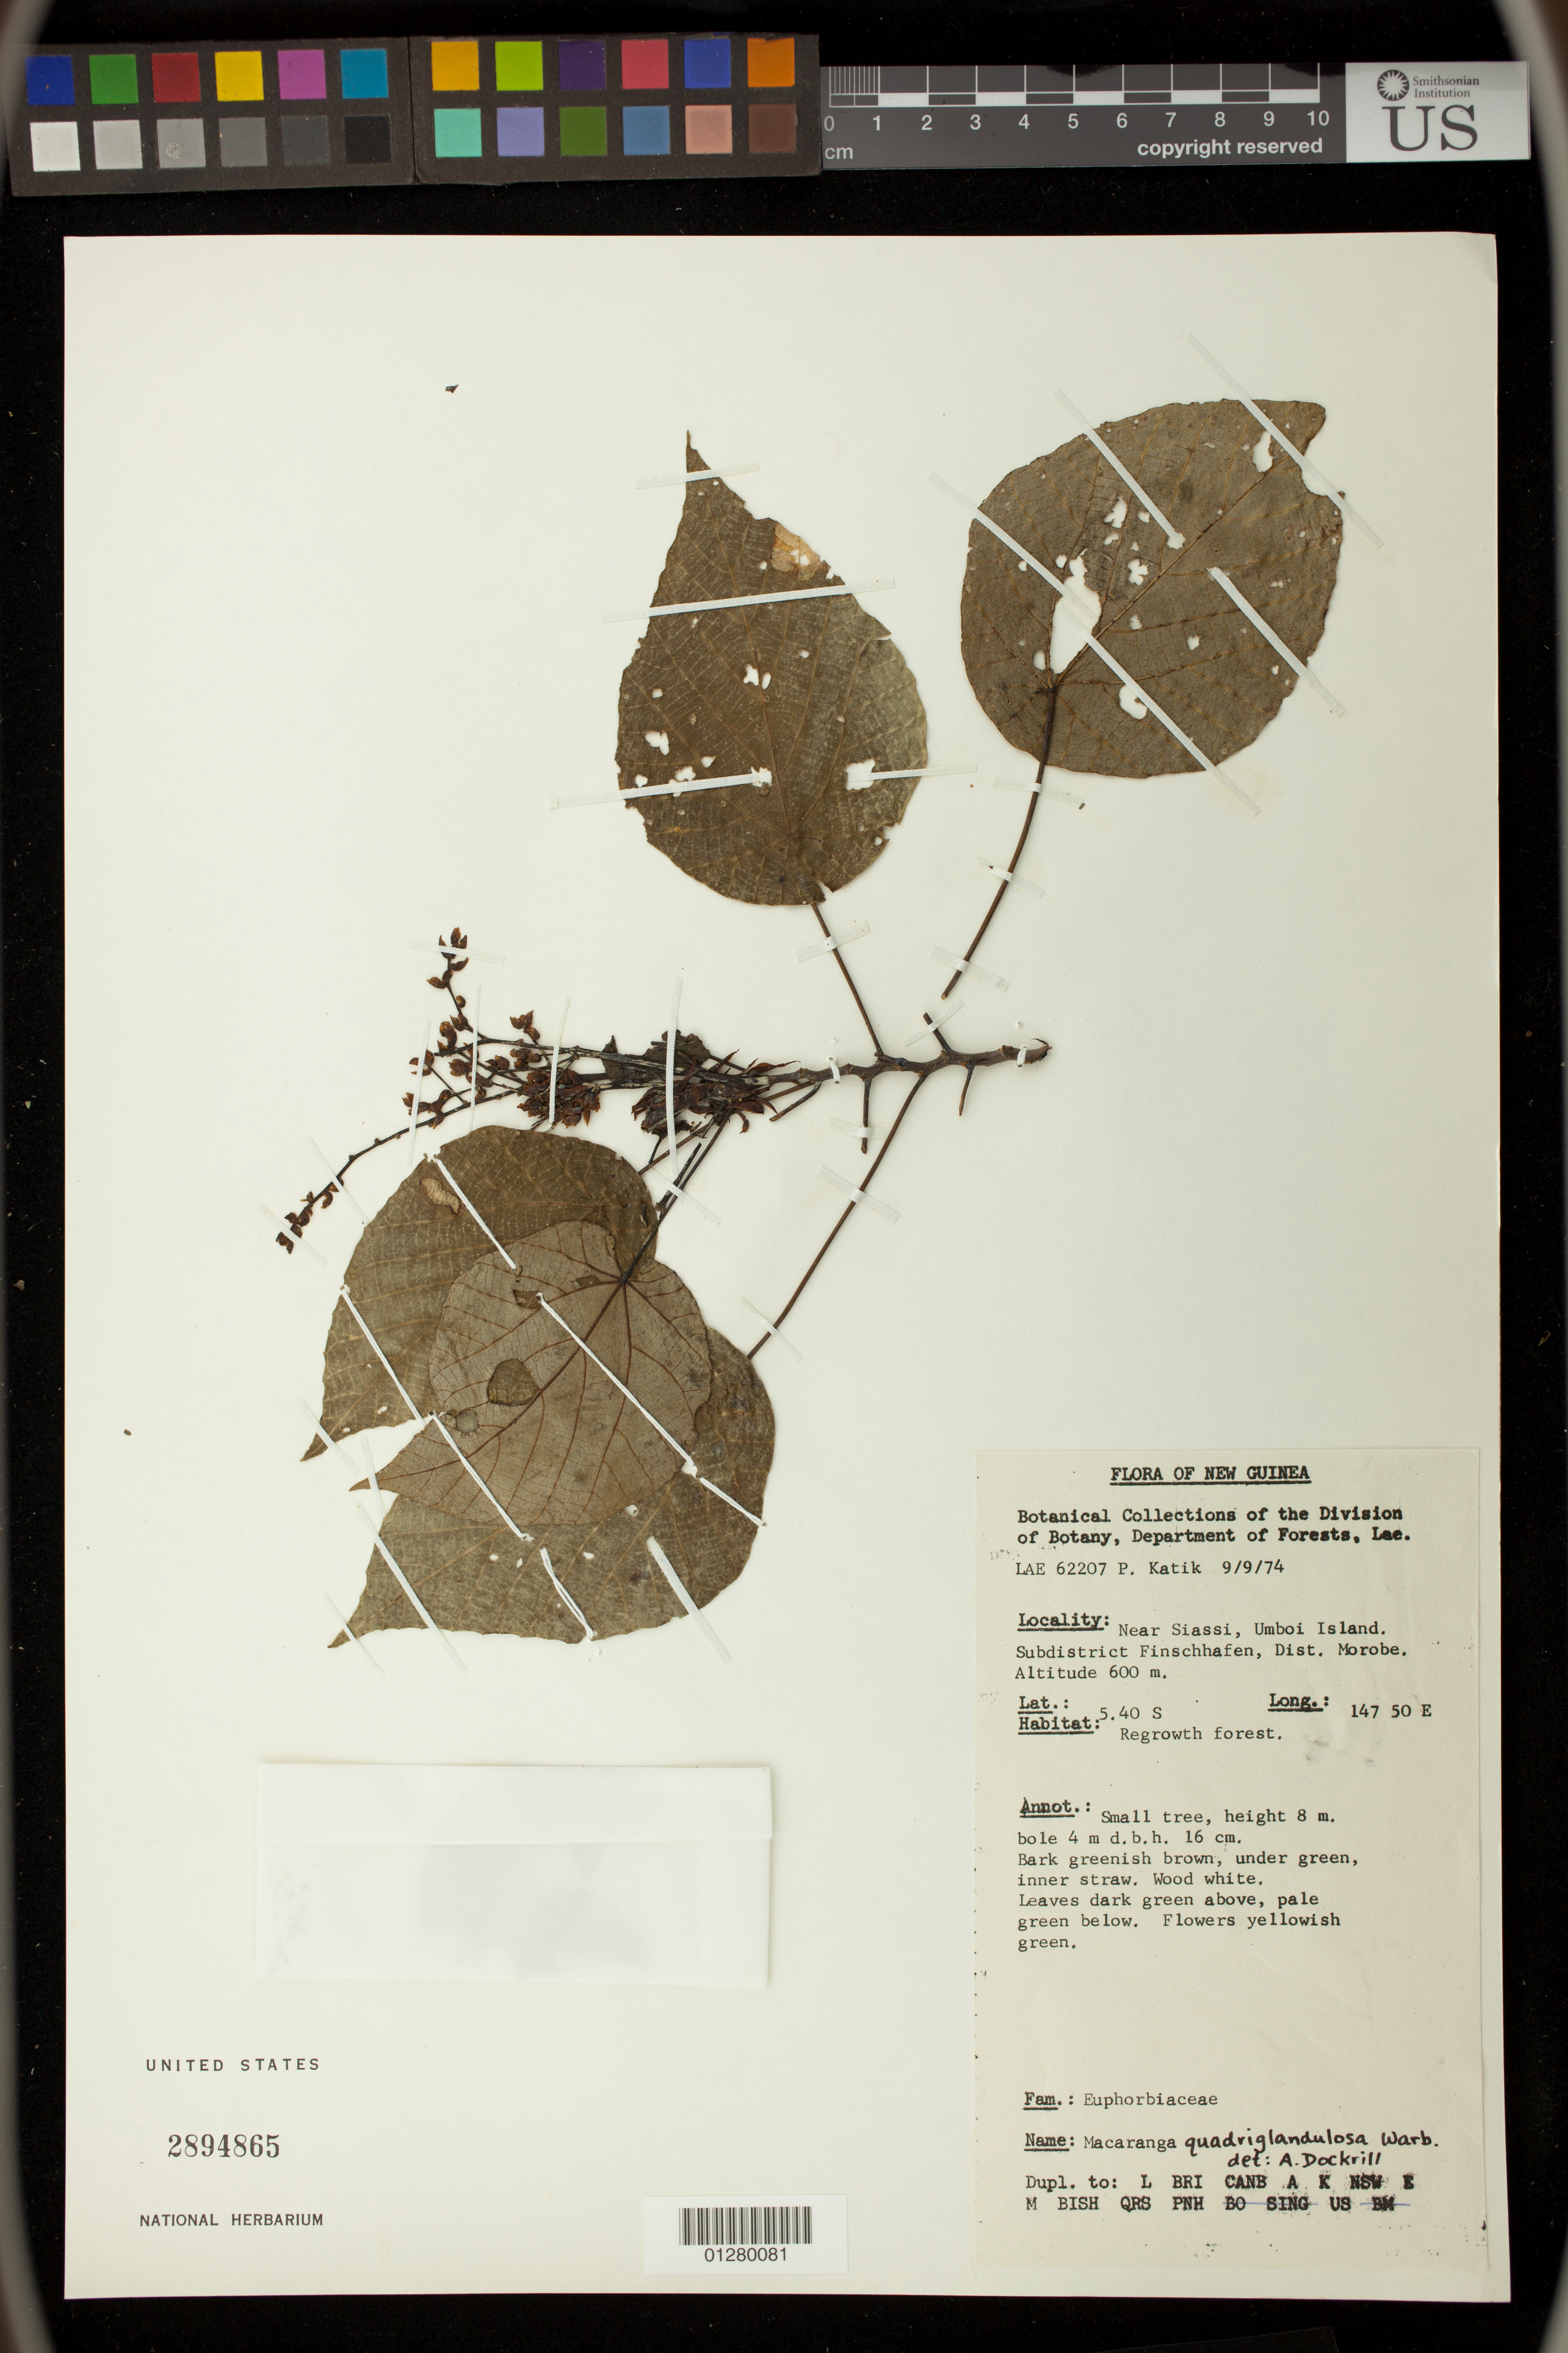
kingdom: Plantae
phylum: Tracheophyta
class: Magnoliopsida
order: Malpighiales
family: Euphorbiaceae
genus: Macaranga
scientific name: Macaranga quadriglandulosa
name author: Warb.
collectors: P. Katik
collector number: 62207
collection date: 1974-09-09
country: Papua New Guinea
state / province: Morobe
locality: Near Siassi, Umboi Island, Subdistrict Finschhafen.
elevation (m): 600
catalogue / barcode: US 2894865